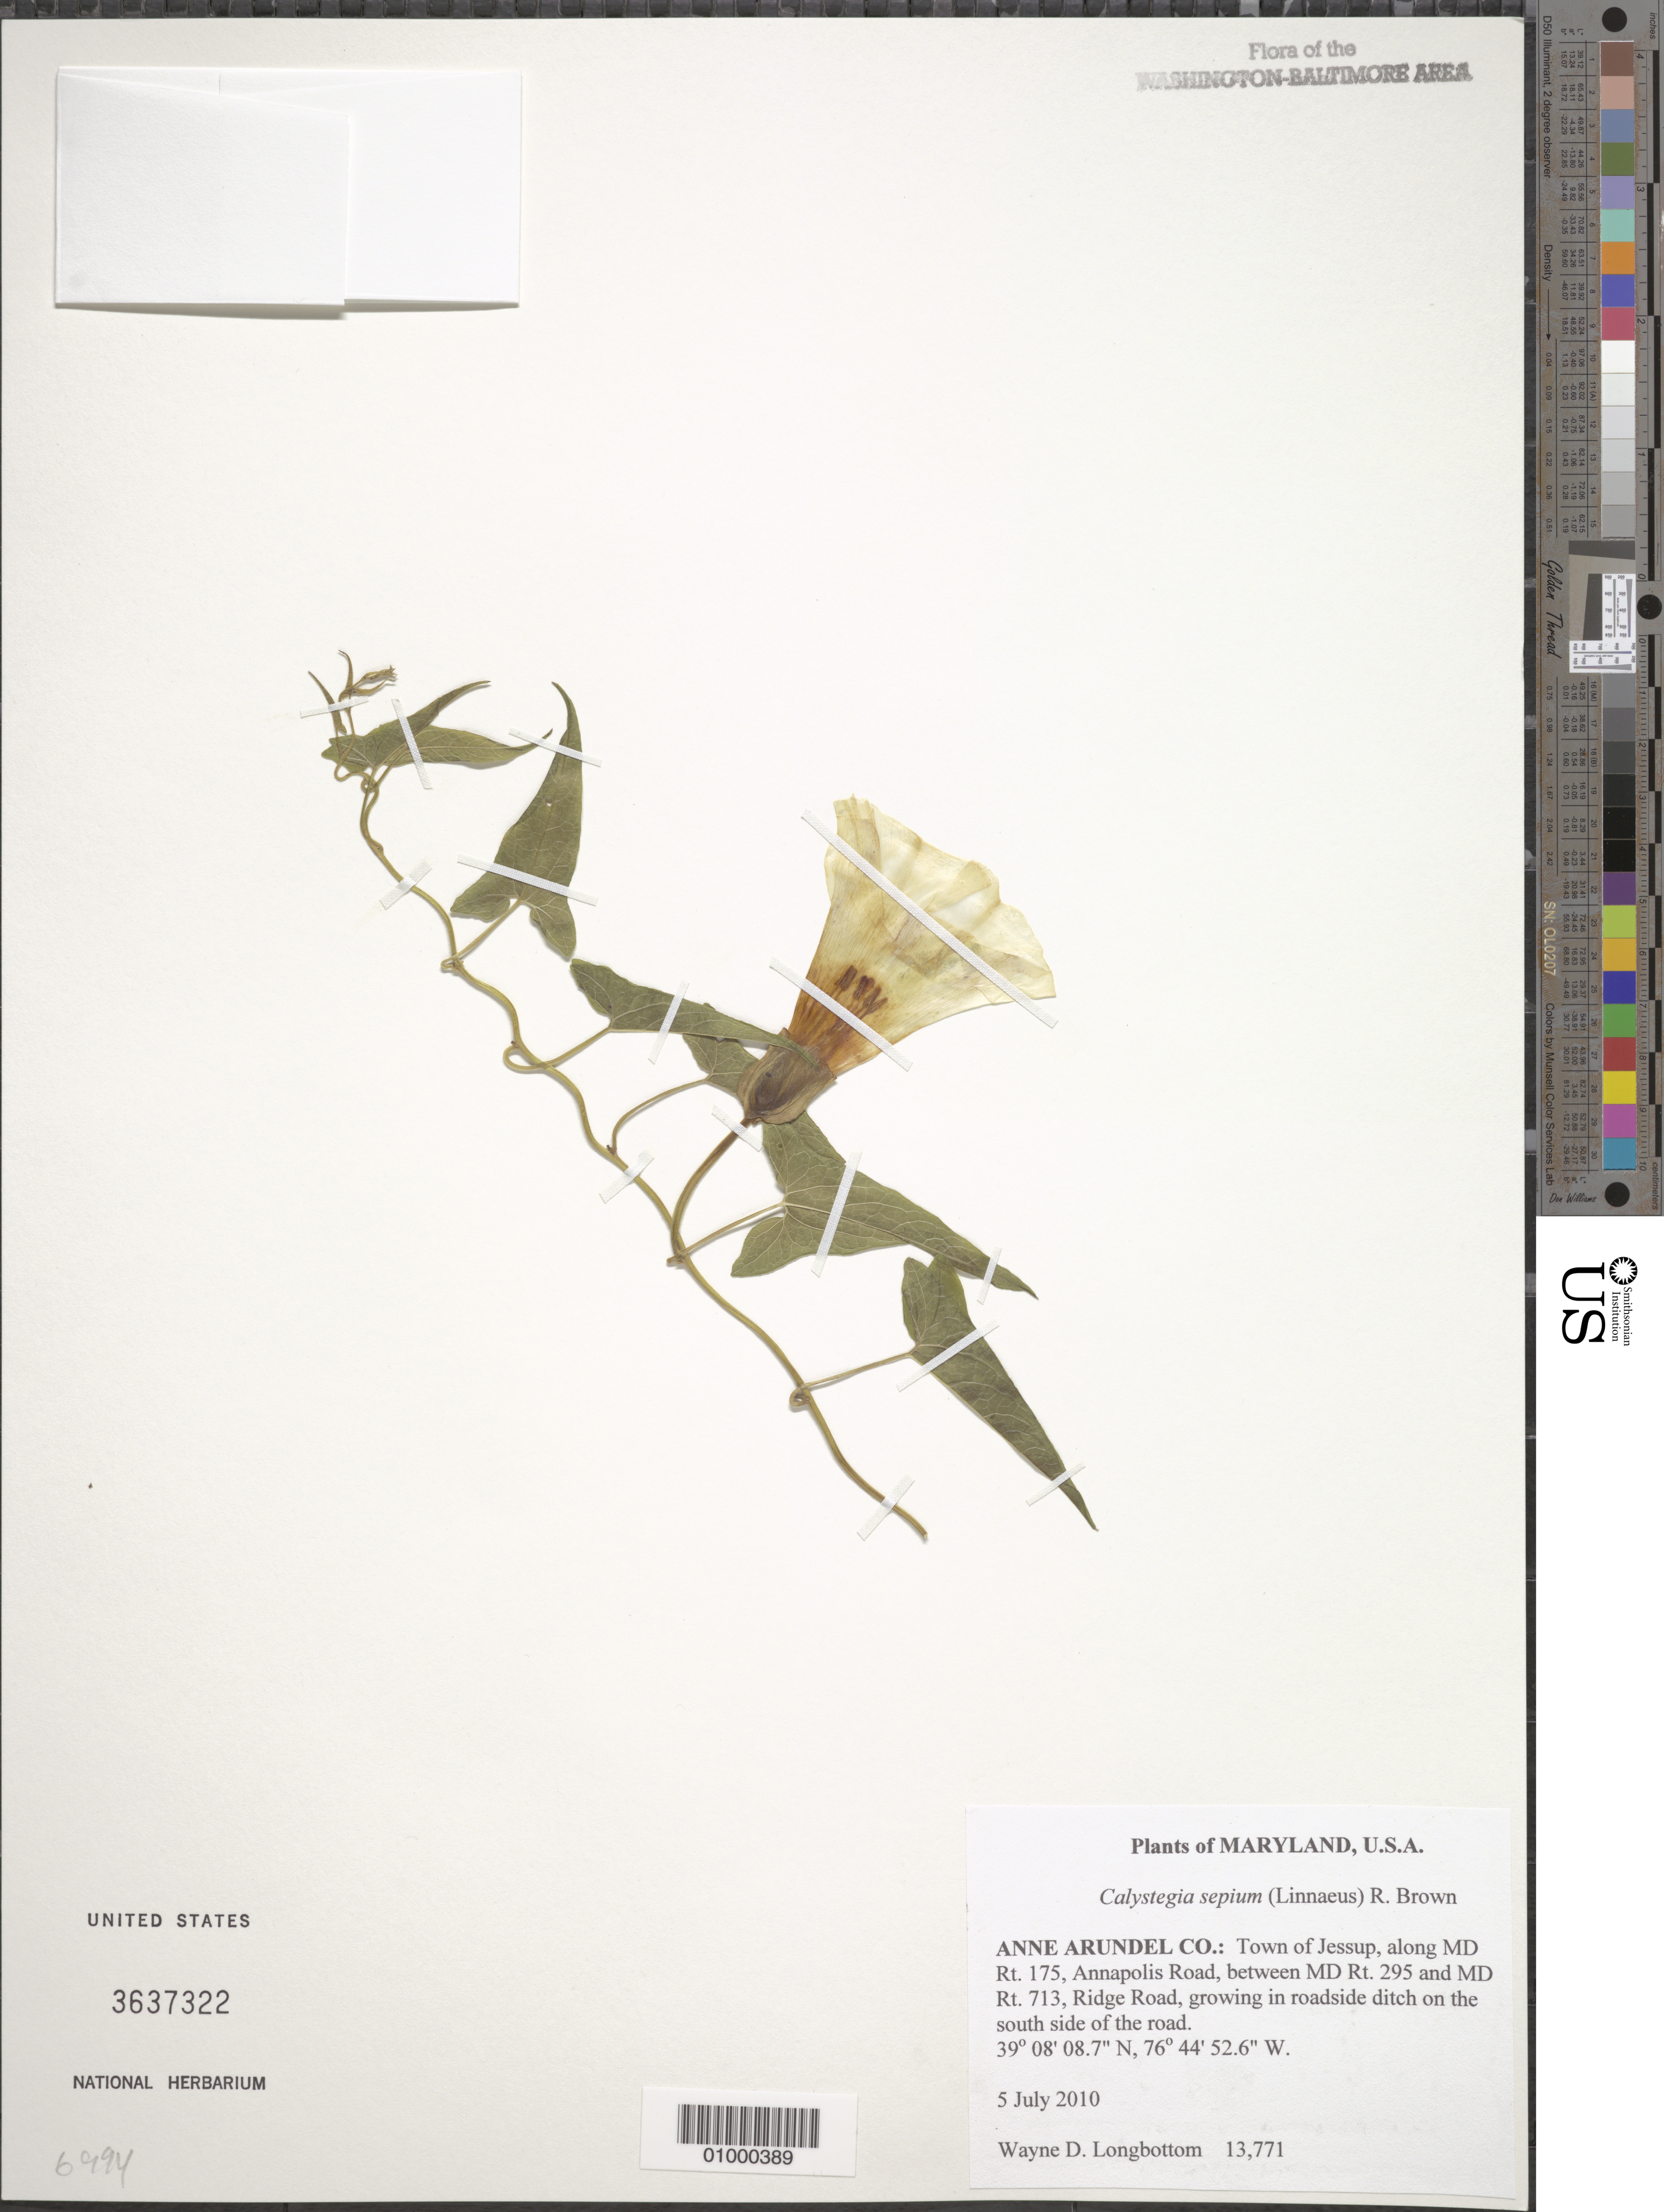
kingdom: Plantae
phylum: Tracheophyta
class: Magnoliopsida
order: Solanales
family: Convolvulaceae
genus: Calystegia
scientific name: Calystegia sepium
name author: (L.) R. Br.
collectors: W. D. Longbottom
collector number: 13771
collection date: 2010-07-05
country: United States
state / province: Maryland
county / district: Anne Arundel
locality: Town of Jessup, along MD Rt. 175, Annapolis Road, between MD Rt. 295 and MD Rt. 713, Ridge Road, growing in roadside ditch on the south side of the road.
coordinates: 39 08 08.7 N, 76 44 52.6 W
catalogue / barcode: US 3637322